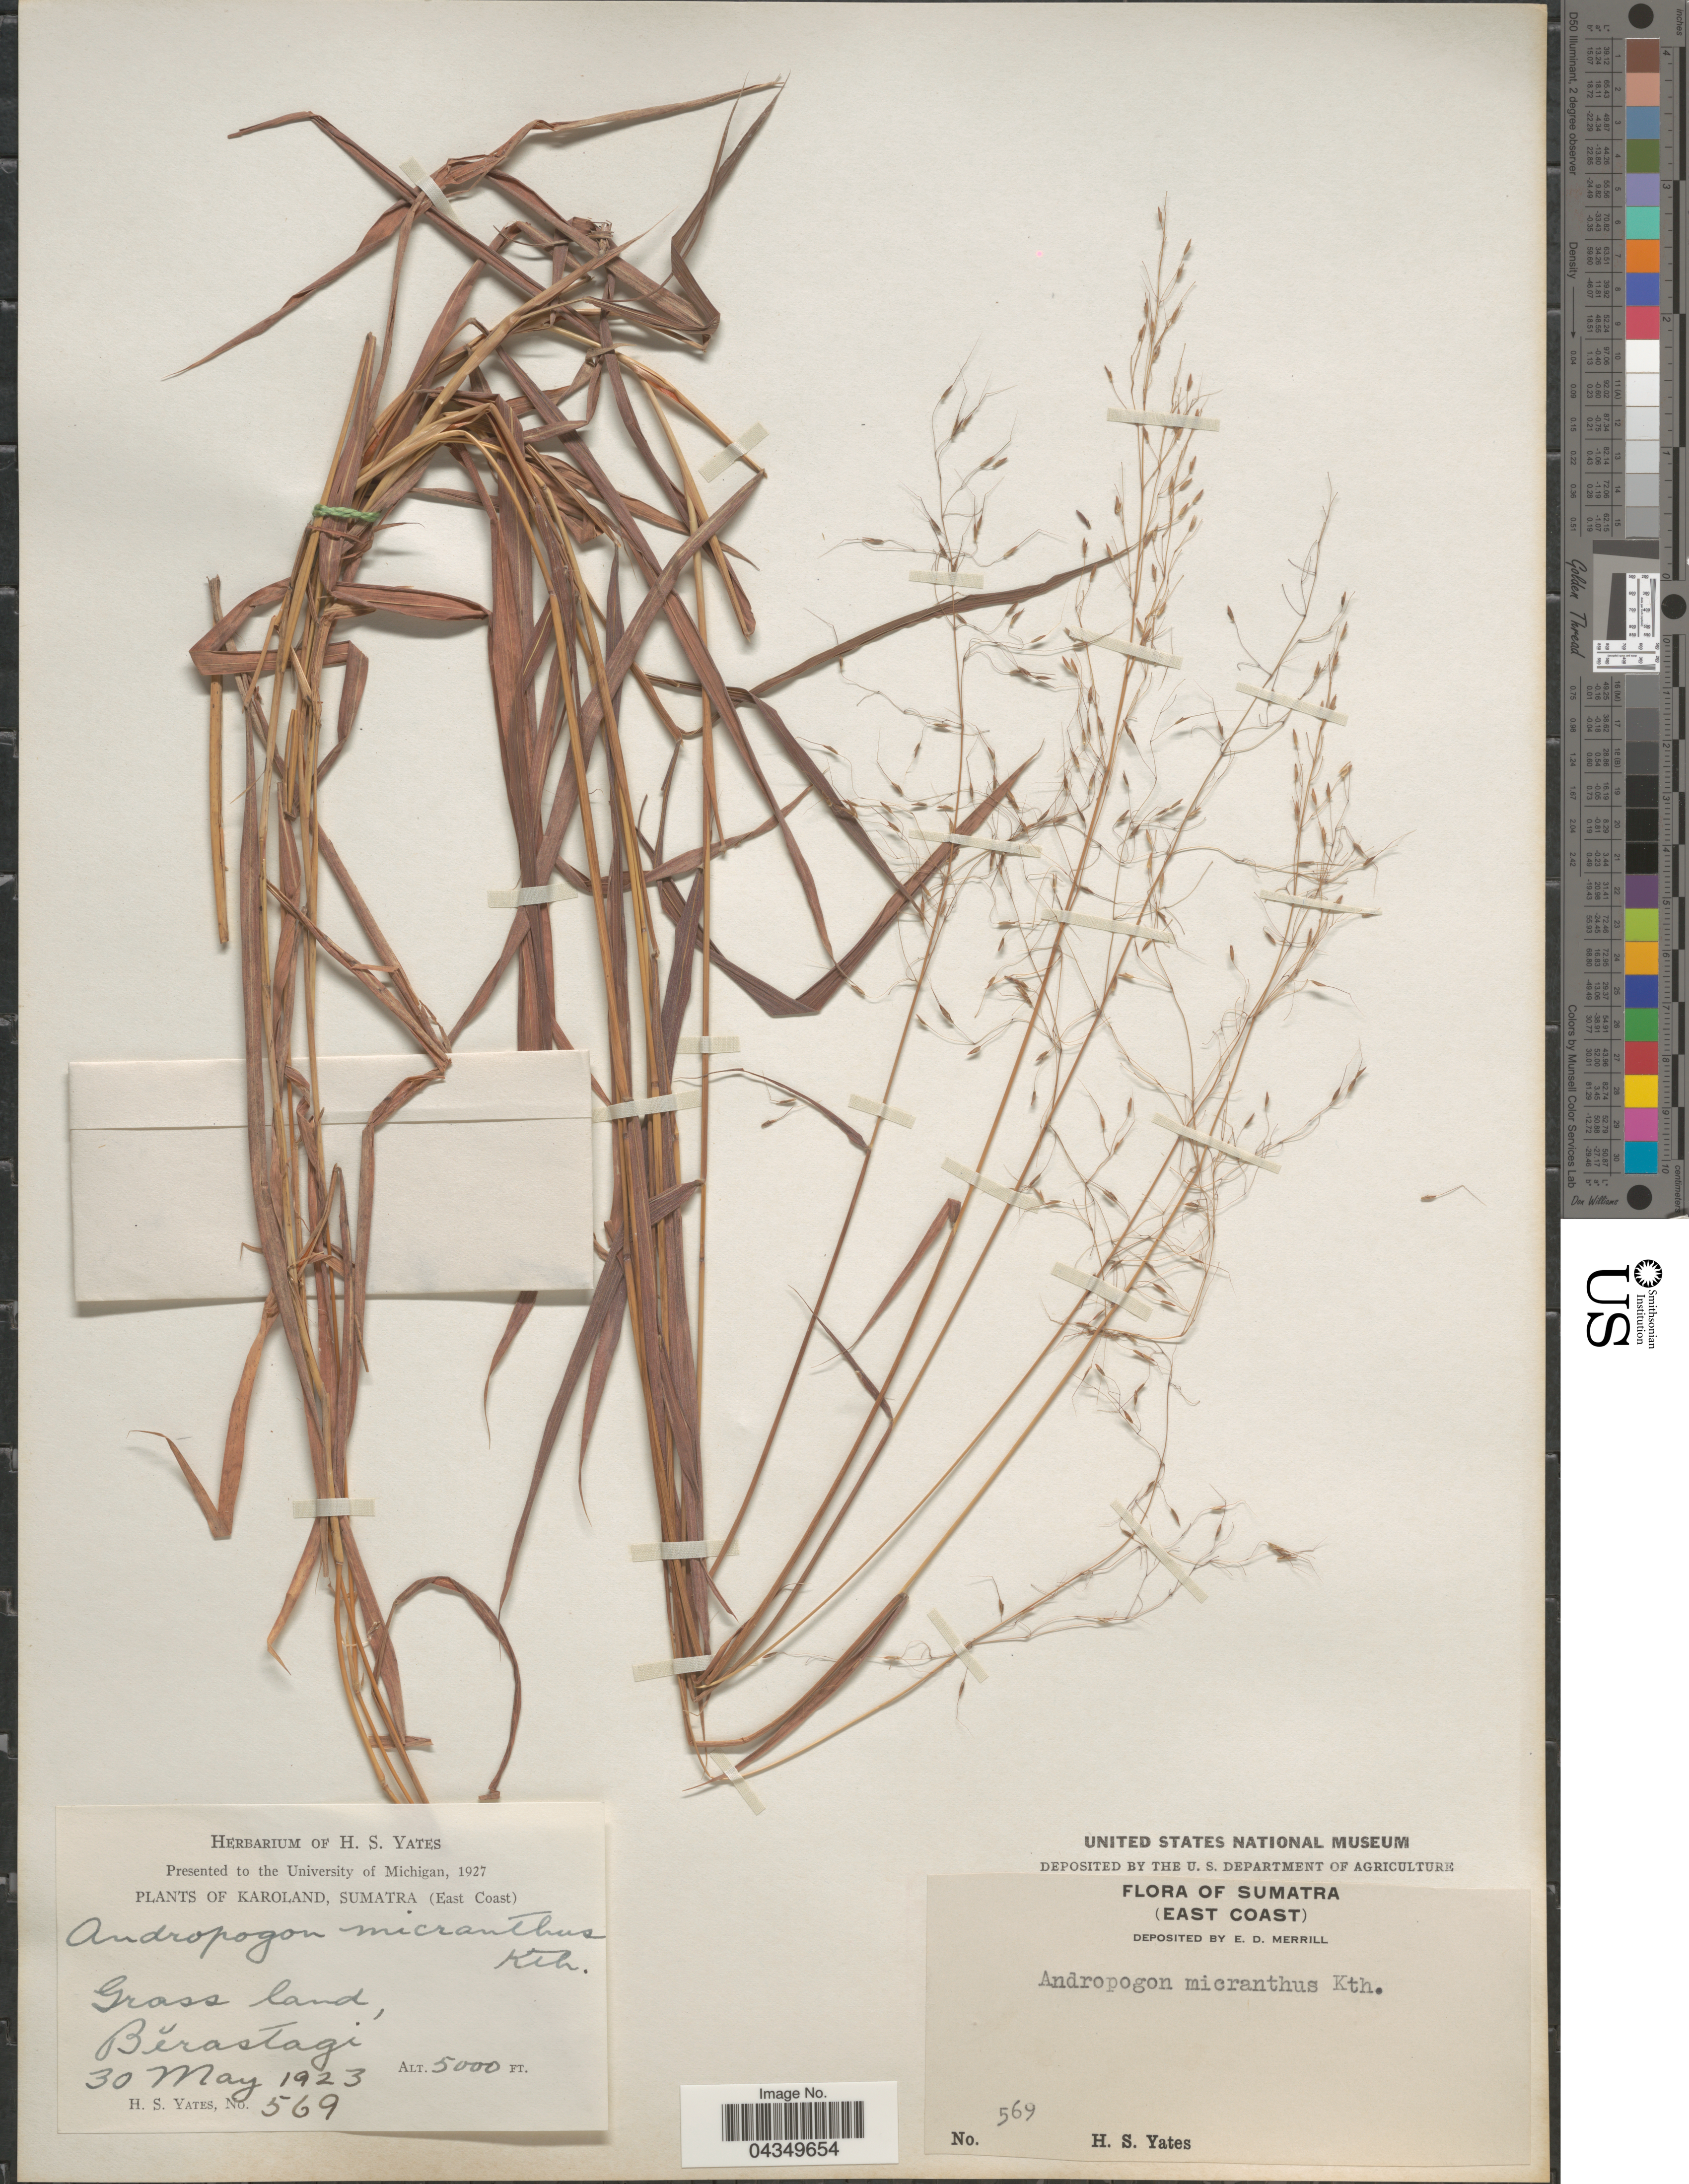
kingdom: Plantae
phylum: Tracheophyta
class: Liliopsida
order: Poales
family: Poaceae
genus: Capillipedium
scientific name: Capillipedium parviflorum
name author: (R. Br.) Stapf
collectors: H. S. Yates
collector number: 569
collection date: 1923-05-30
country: Indonesia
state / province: Sumatra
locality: Karoland, Sumatra (East Coast). Grass land, Bĕrastagi.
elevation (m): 1524